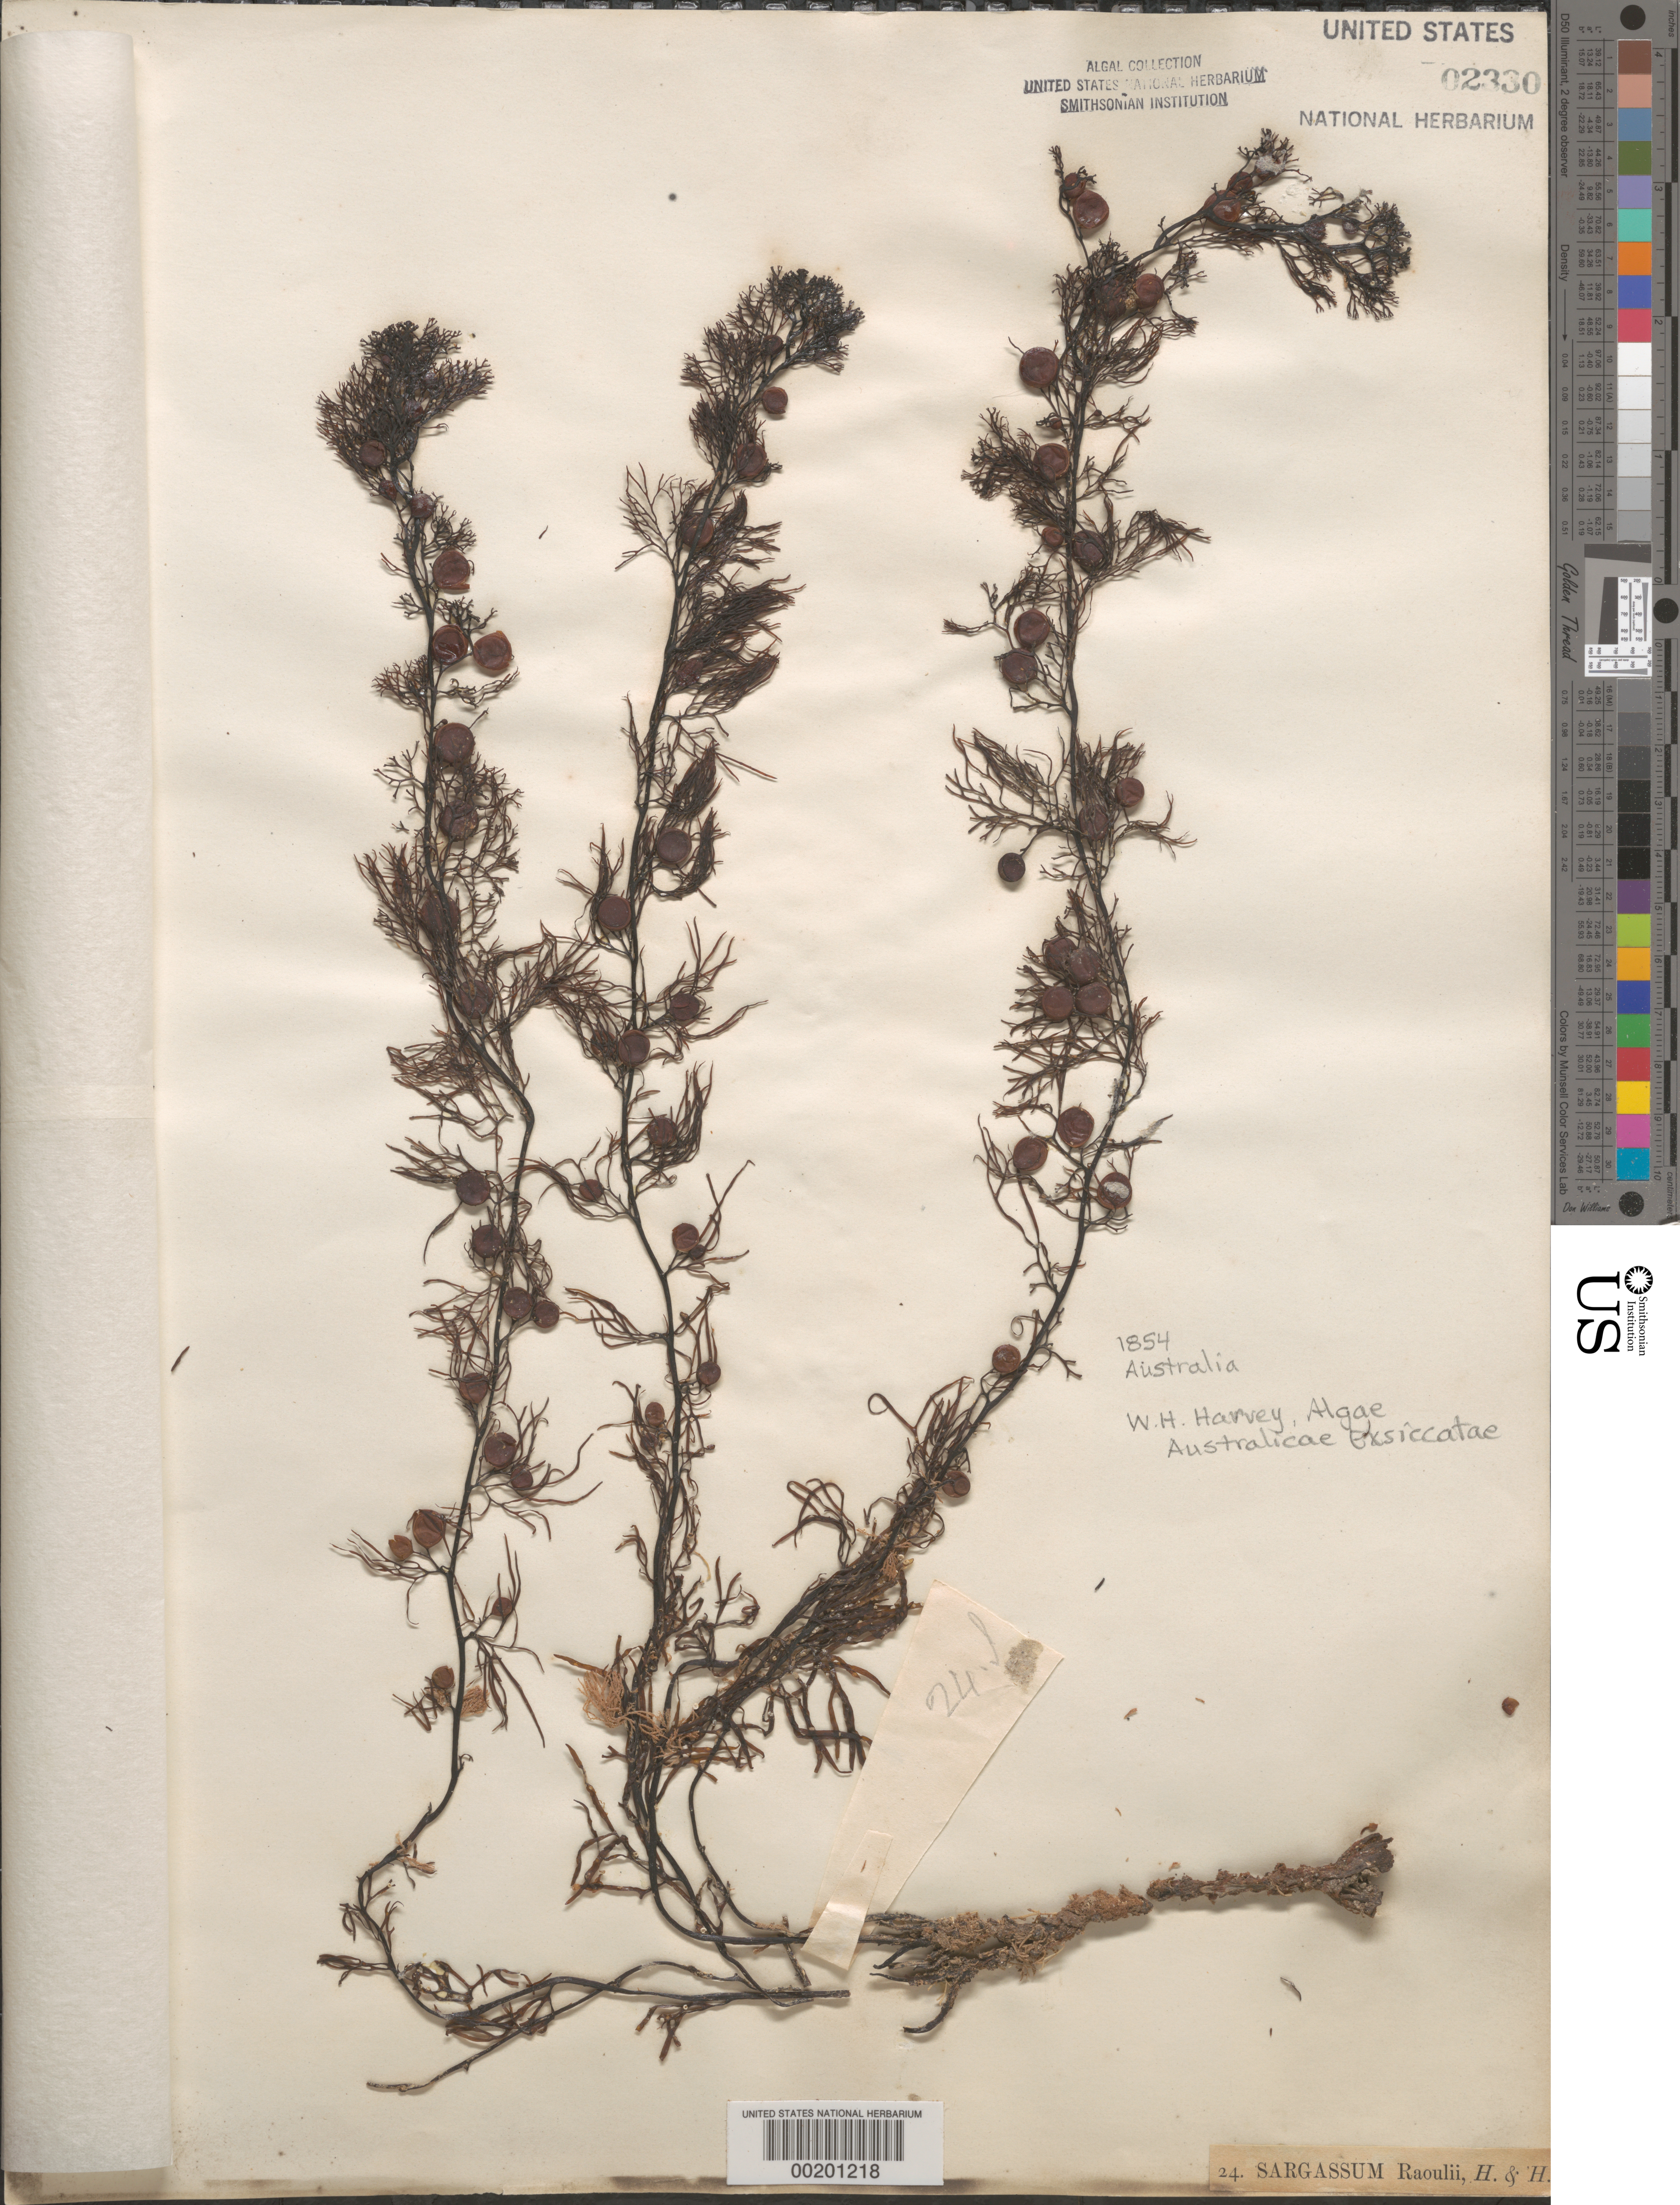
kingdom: Chromista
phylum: Ochrophyta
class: Phaeophyceae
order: Fucales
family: Sargassaceae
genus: Sargassum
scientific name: Sargassum raoulii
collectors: W. Harvey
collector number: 24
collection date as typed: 1854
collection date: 1854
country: Australia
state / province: Western Australia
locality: Princess Royal Harbor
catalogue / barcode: US 2330